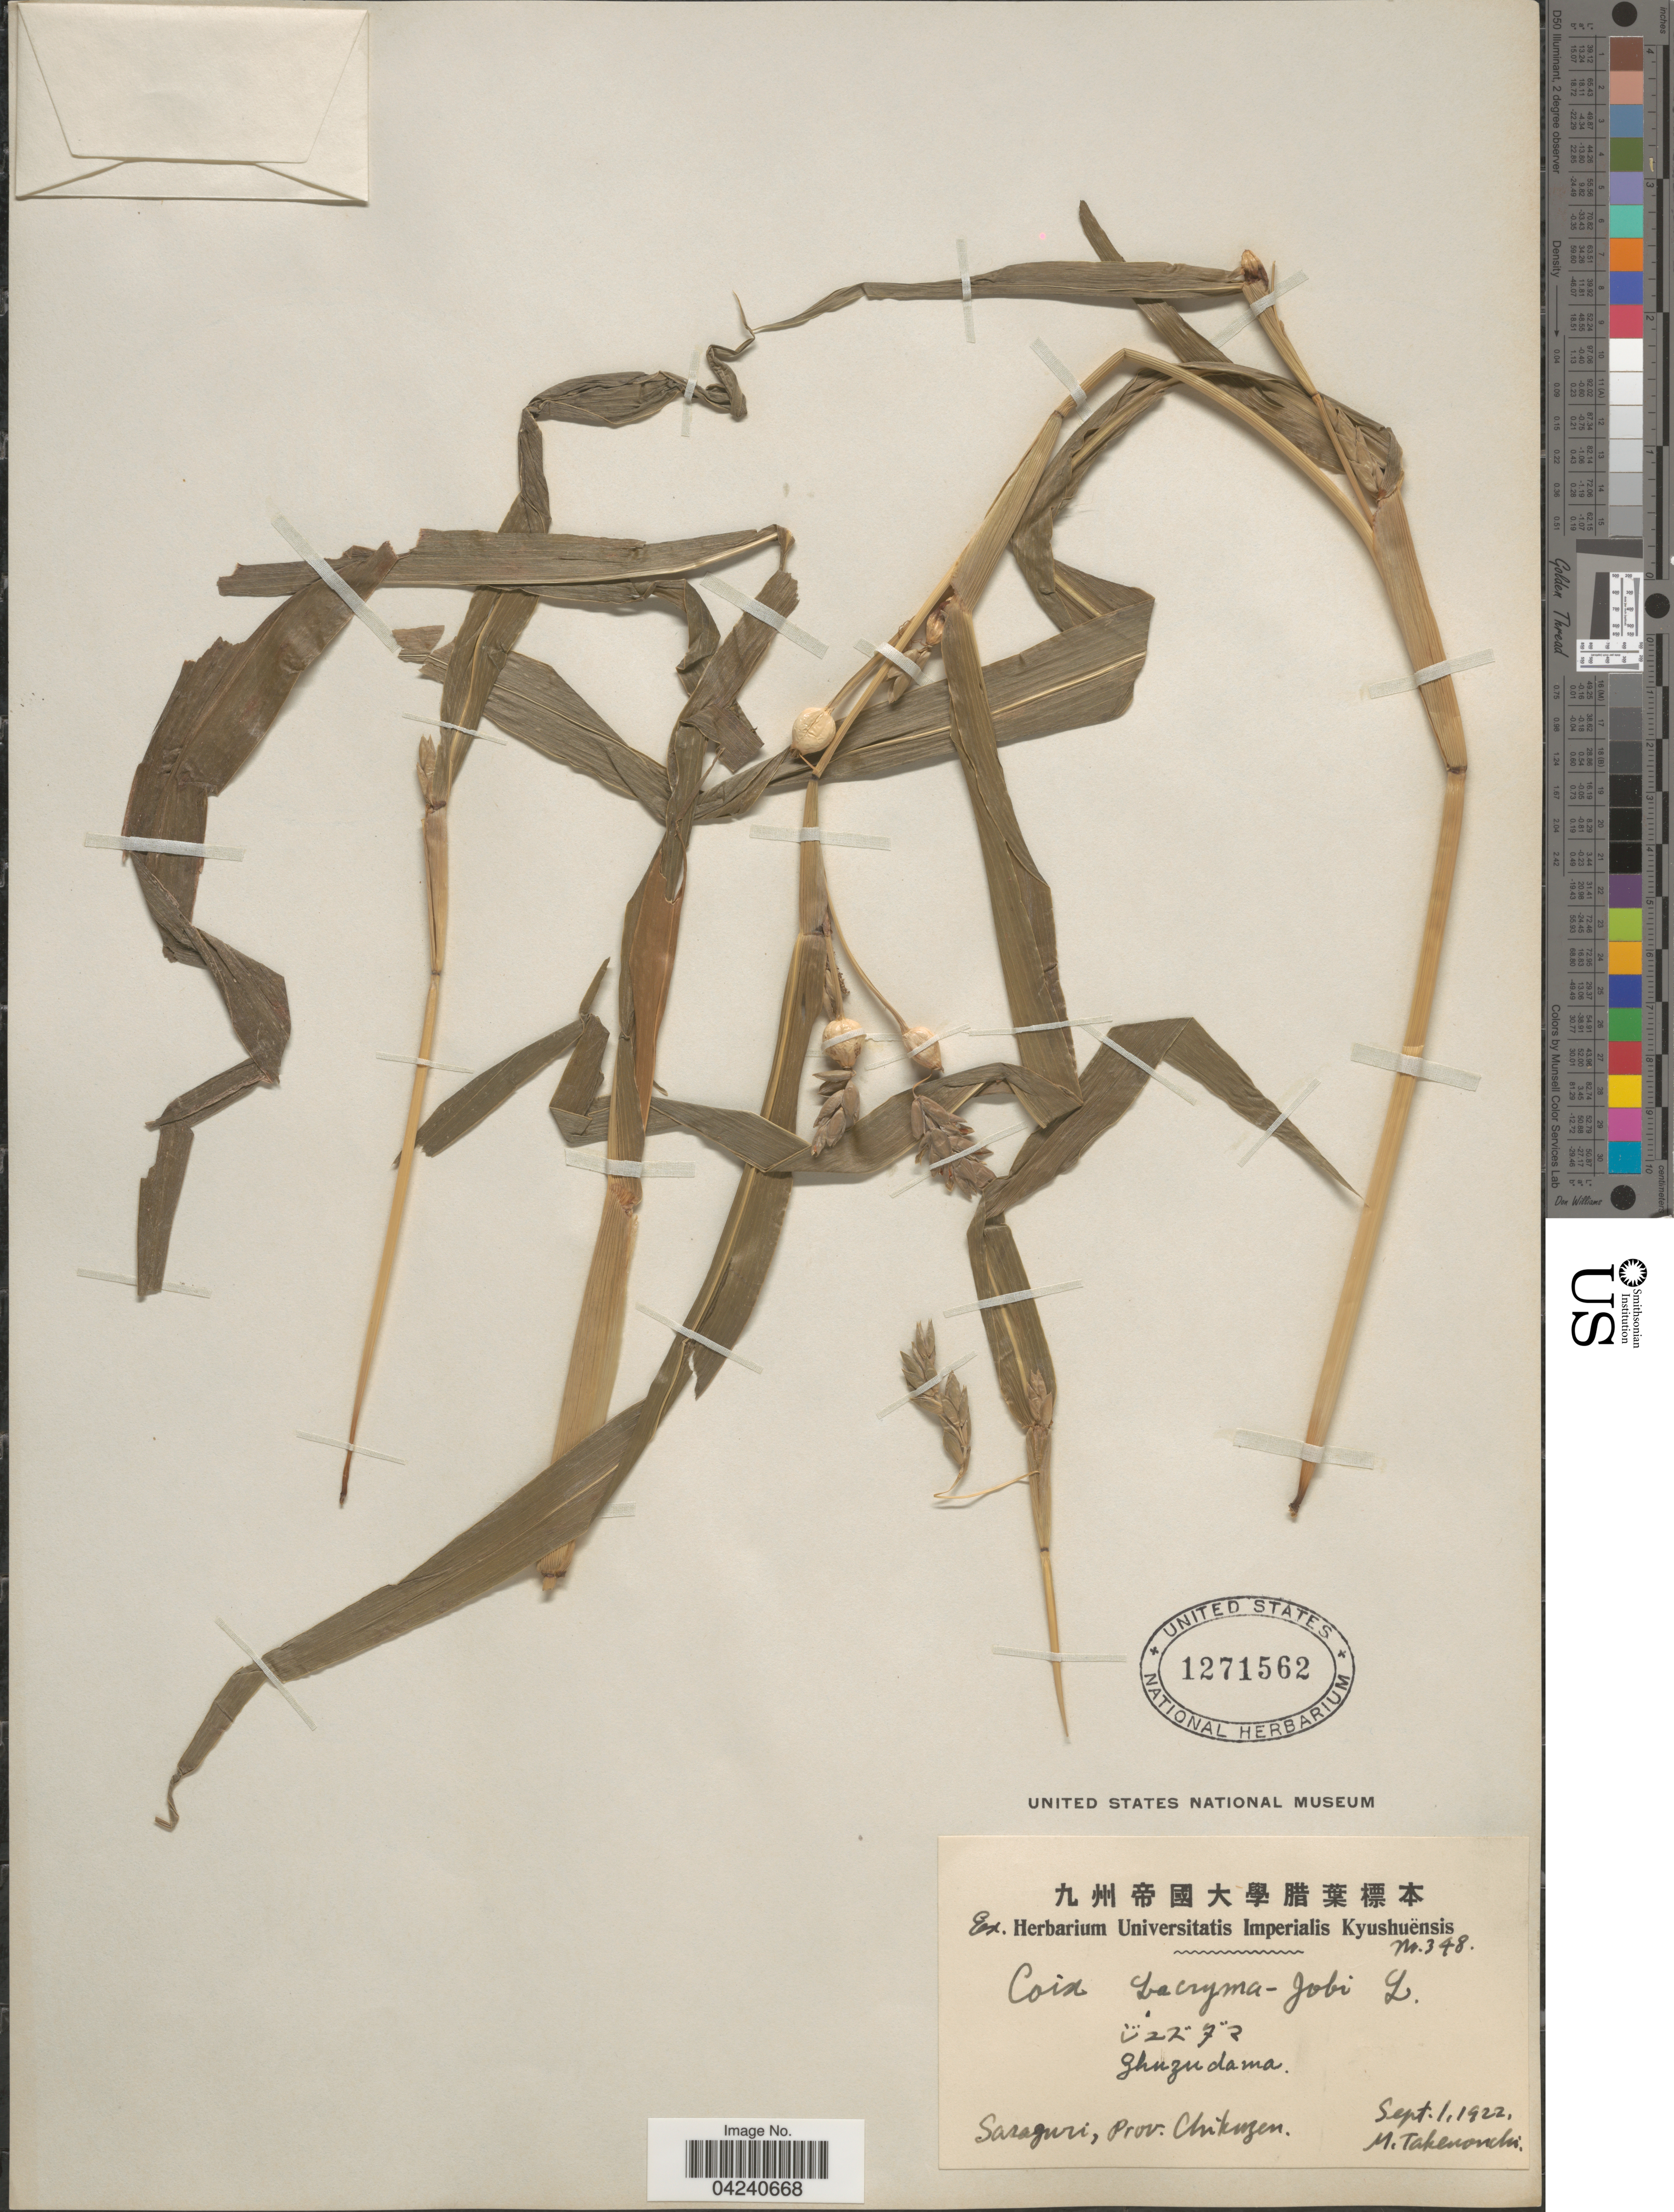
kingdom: Plantae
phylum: Tracheophyta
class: Liliopsida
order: Poales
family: Poaceae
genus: Coix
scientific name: Coix lacryma-jobi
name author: L.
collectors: M. Takenouchi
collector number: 348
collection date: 1922-09-01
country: Japan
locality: Saraguri, Prov. Chikuzen.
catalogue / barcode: US 1271562